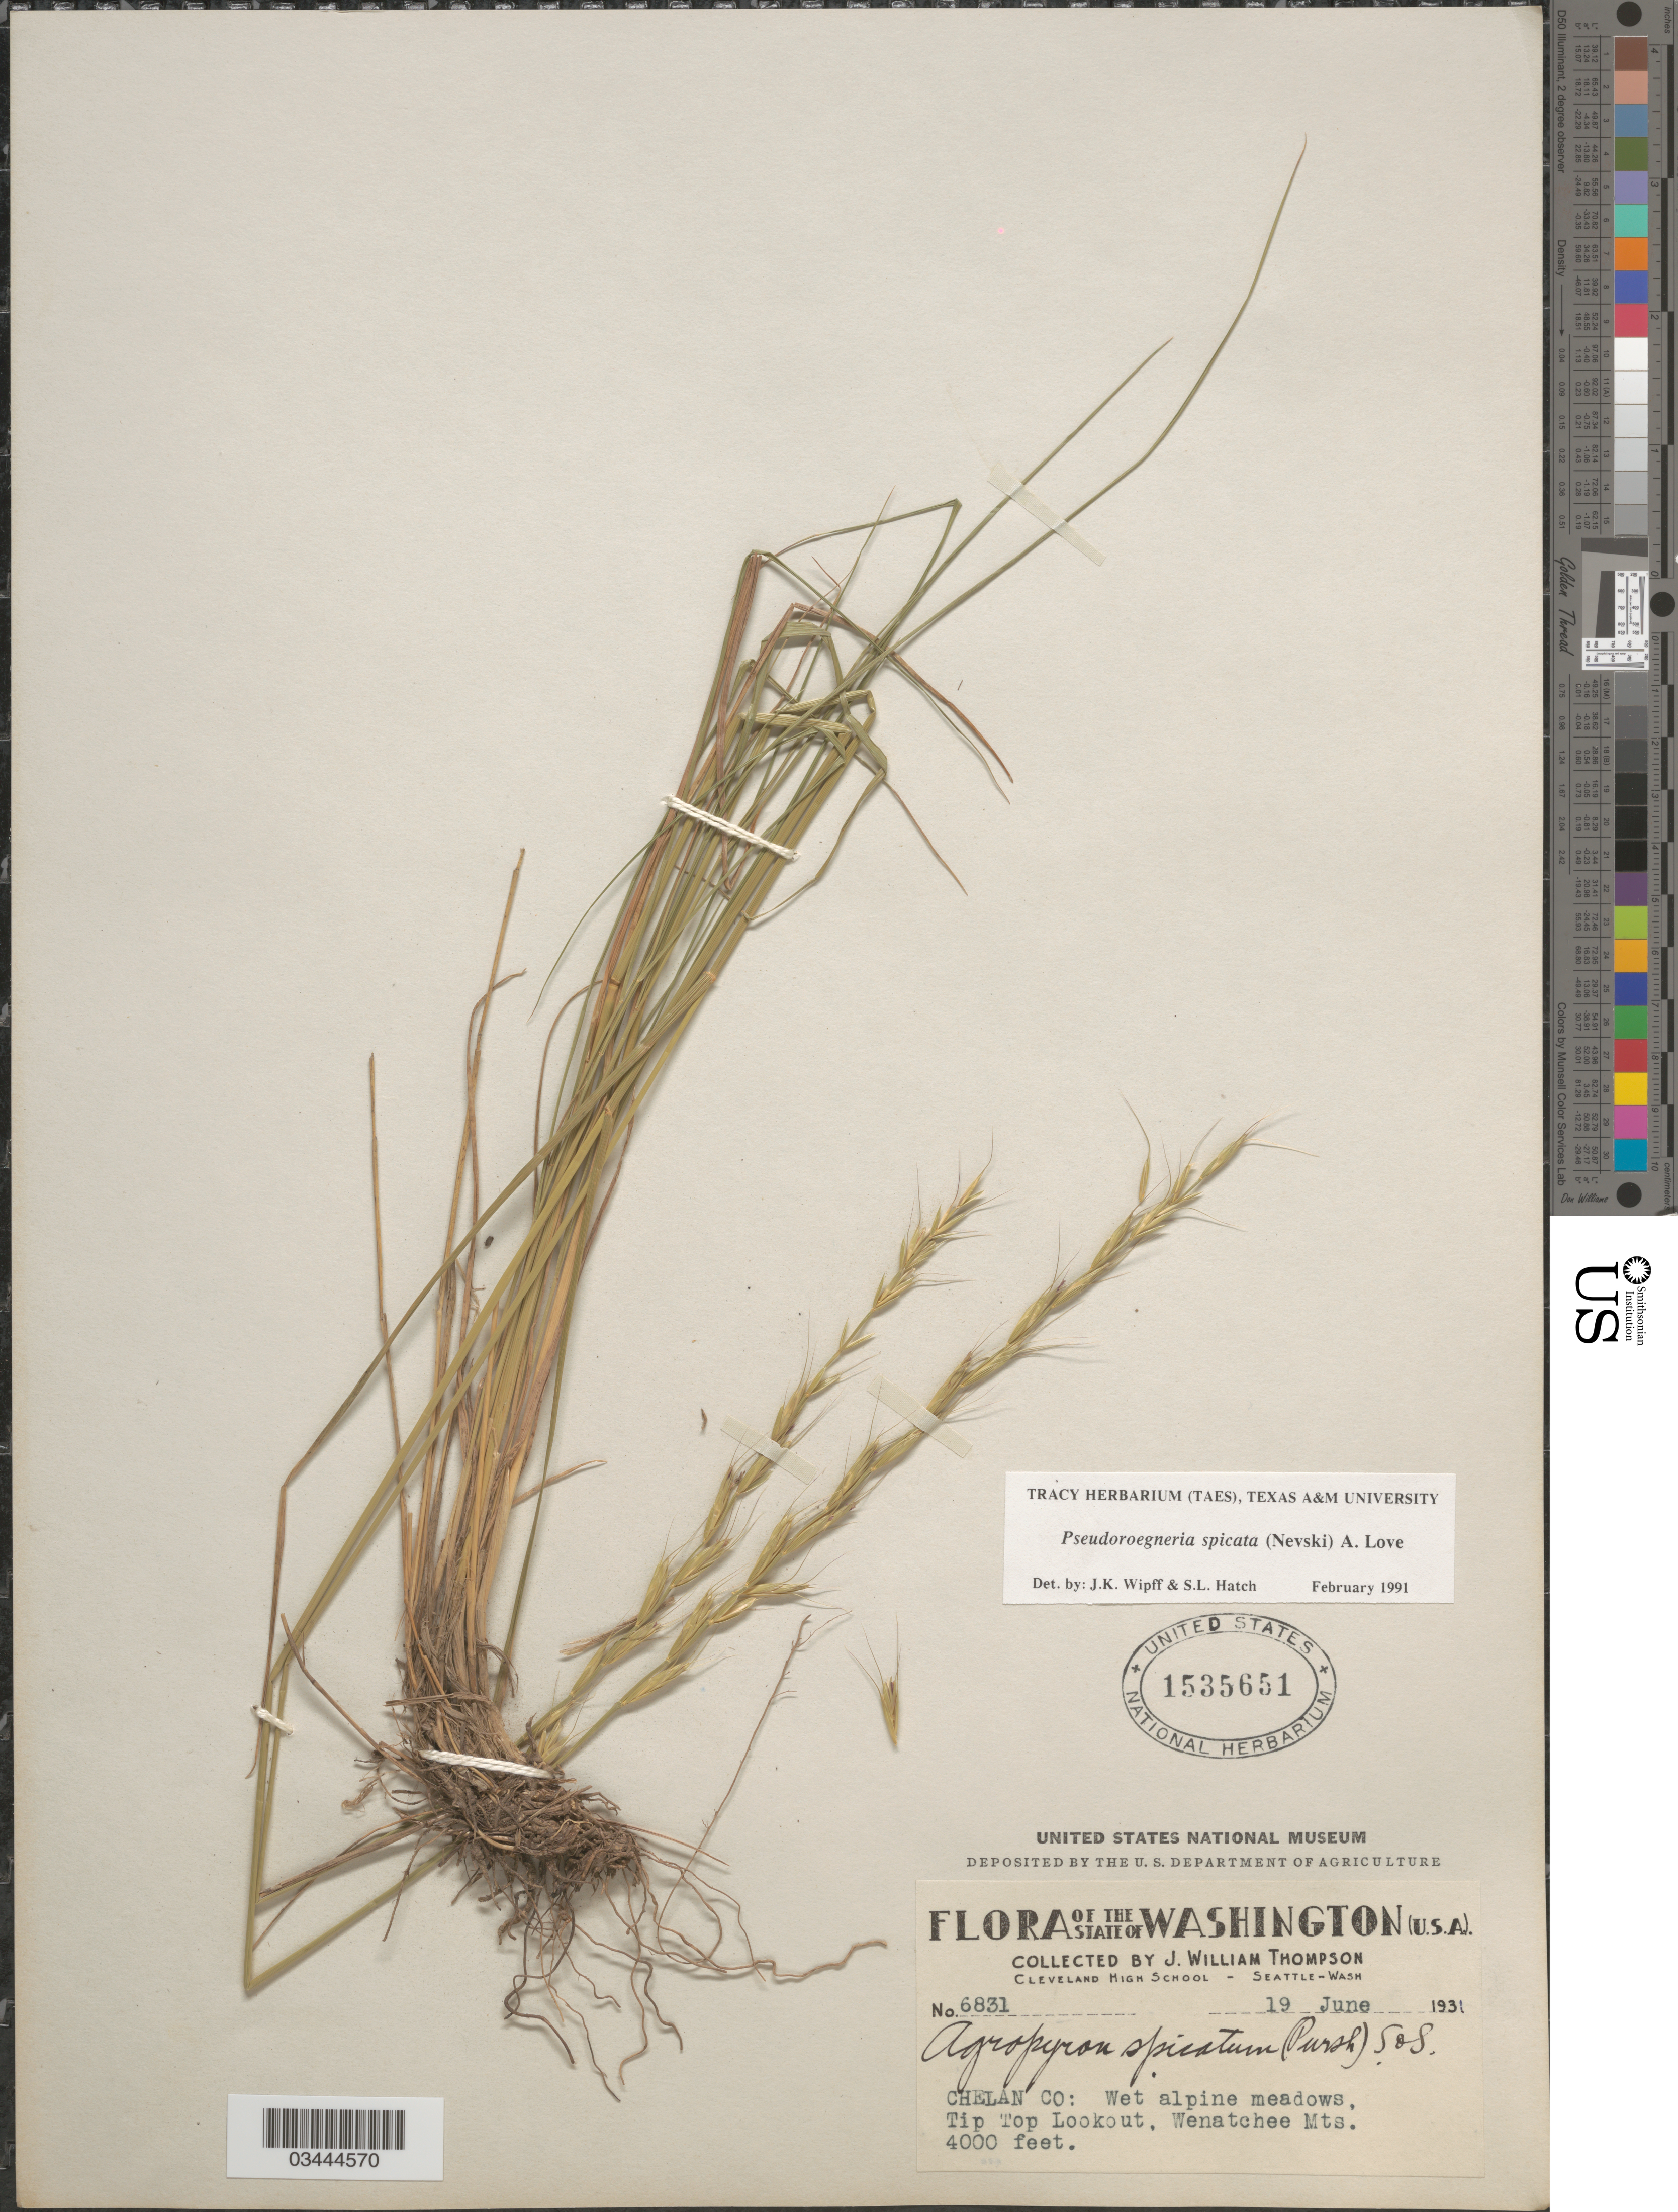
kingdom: Plantae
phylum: Tracheophyta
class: Liliopsida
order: Poales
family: Poaceae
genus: Pseudoroegneria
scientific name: Pseudoroegneria spicata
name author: (Pursh) Á. Löve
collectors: J. W. Thompson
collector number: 6831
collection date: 1931-06-19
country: United States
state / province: Washington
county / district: Chelan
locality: Chelan Co: Wet alpine meadows. Tip Top Lookout, Wenatchee Mts.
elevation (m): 1219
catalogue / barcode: US 1535651